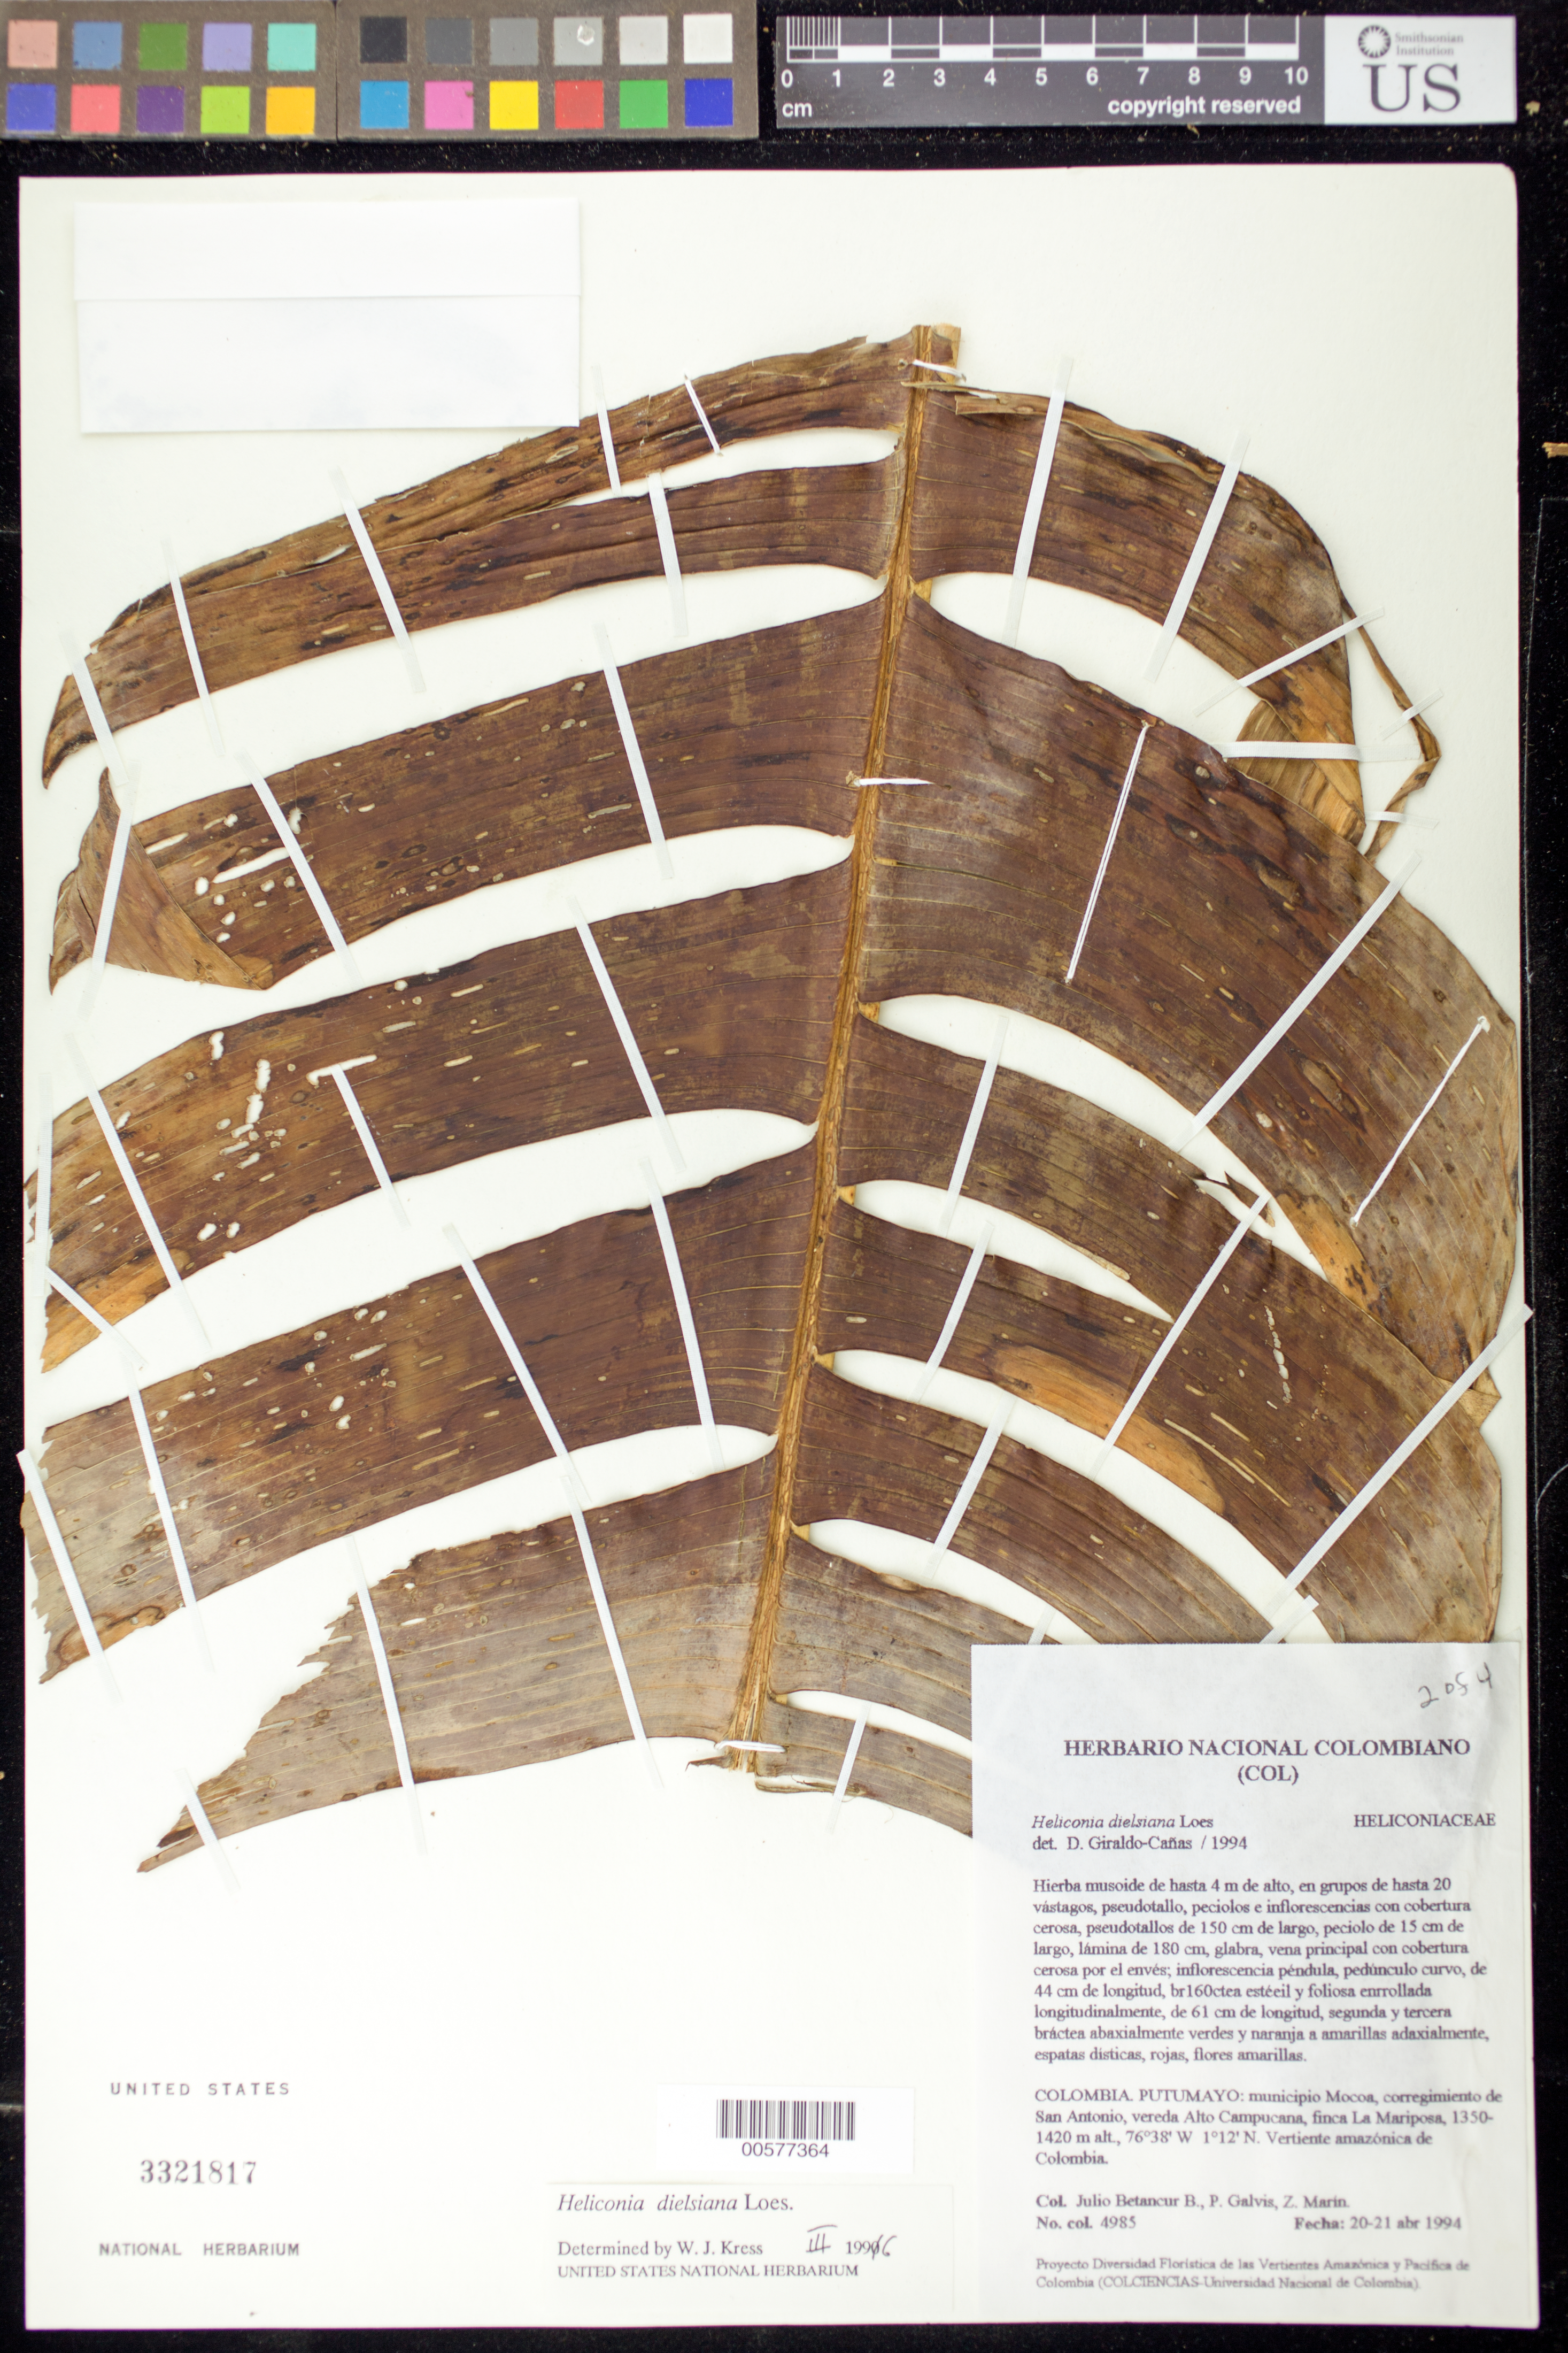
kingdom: Plantae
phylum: Tracheophyta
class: Liliopsida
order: Zingiberales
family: Heliconiaceae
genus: Heliconia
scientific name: Heliconia densiflora 'Fireflash'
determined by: Giradlo-Canas, D.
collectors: J. C. Betancur, P. Galvis & Z. Marin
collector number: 4985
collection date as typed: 20 Apr 1994 to 21 Apr 1994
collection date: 1994-04-20/1994-04-21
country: Colombia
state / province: Putumayo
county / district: Mocoa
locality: Corregimiento de San Antonio, Alto Campucana trail, La Mariposa estate.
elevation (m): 1650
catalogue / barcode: US 3321817